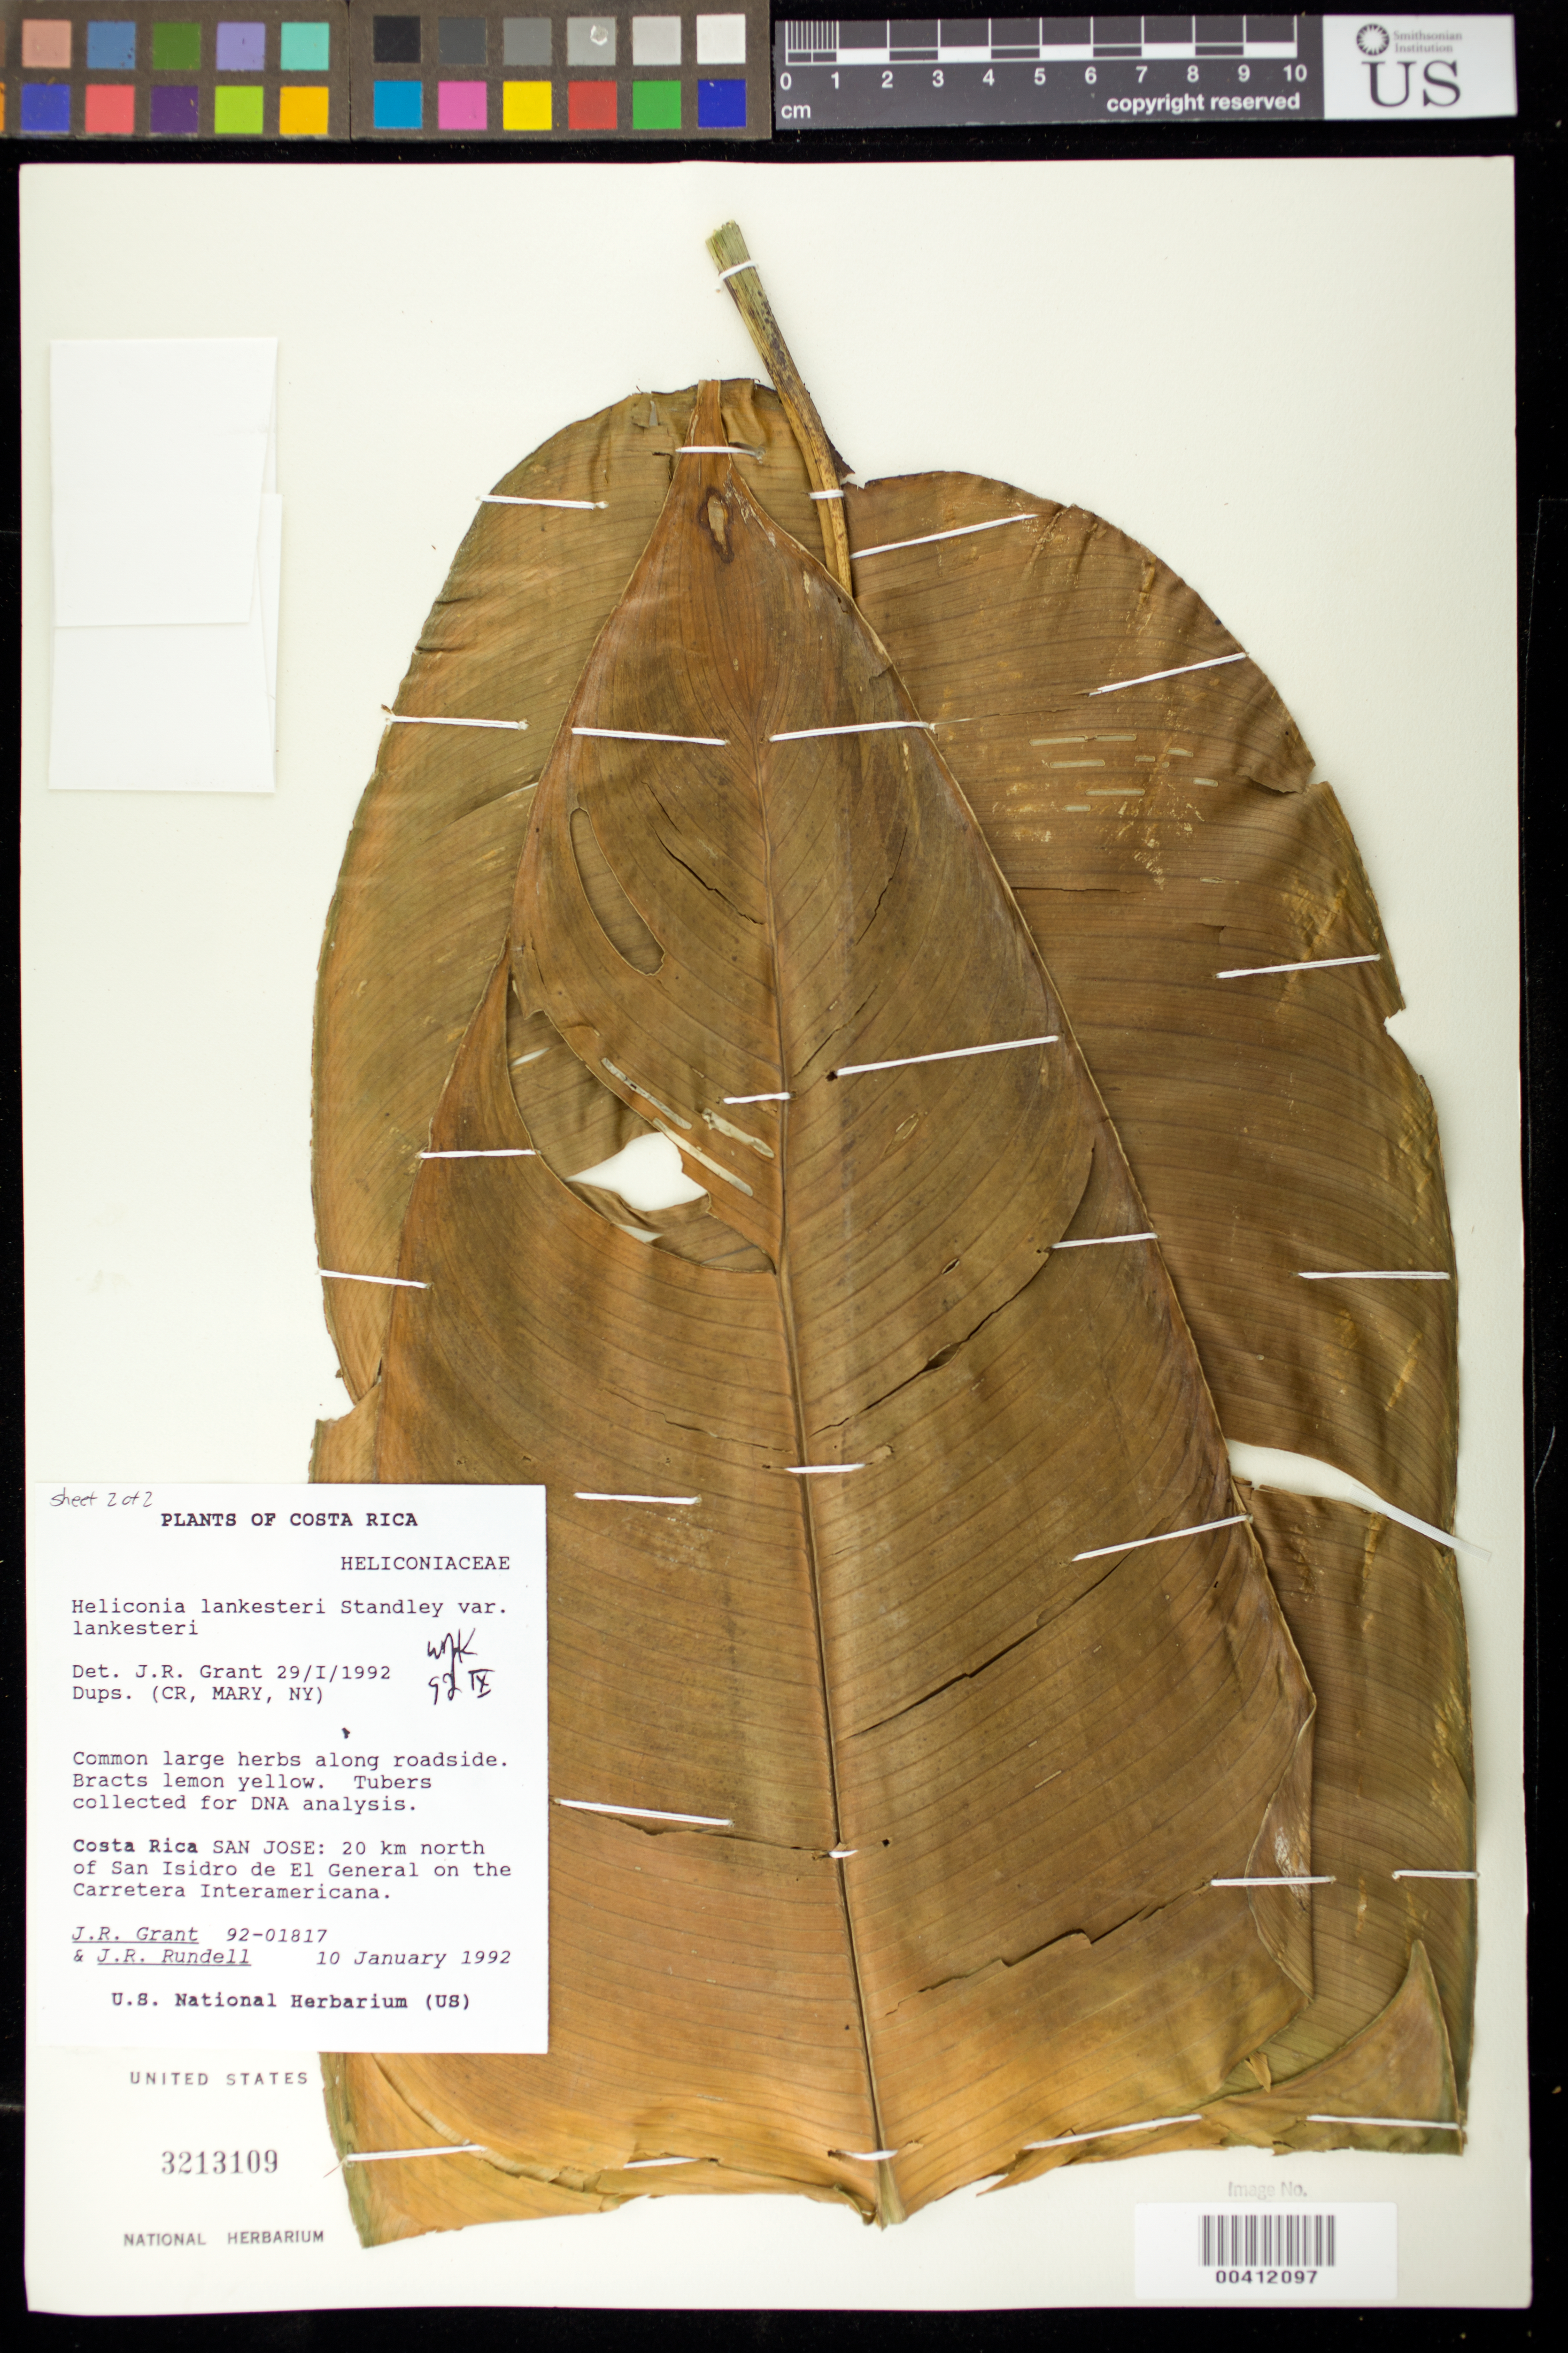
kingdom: Plantae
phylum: Tracheophyta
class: Liliopsida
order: Zingiberales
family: Heliconiaceae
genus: Heliconia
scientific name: Heliconia lankesteri var. lankesteri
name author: Standl.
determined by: Kress, W. J., (US), Smithsonian Institution - National Museum of Natural History (UNITED STATES)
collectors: J. R. Grant & J. R. Rundell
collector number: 92-01817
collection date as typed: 10 Jan 1992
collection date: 1992-01-10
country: Costa Rica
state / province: San José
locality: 20 km n of san isidrio de el general on the carretera interamericana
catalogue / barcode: US 3213109